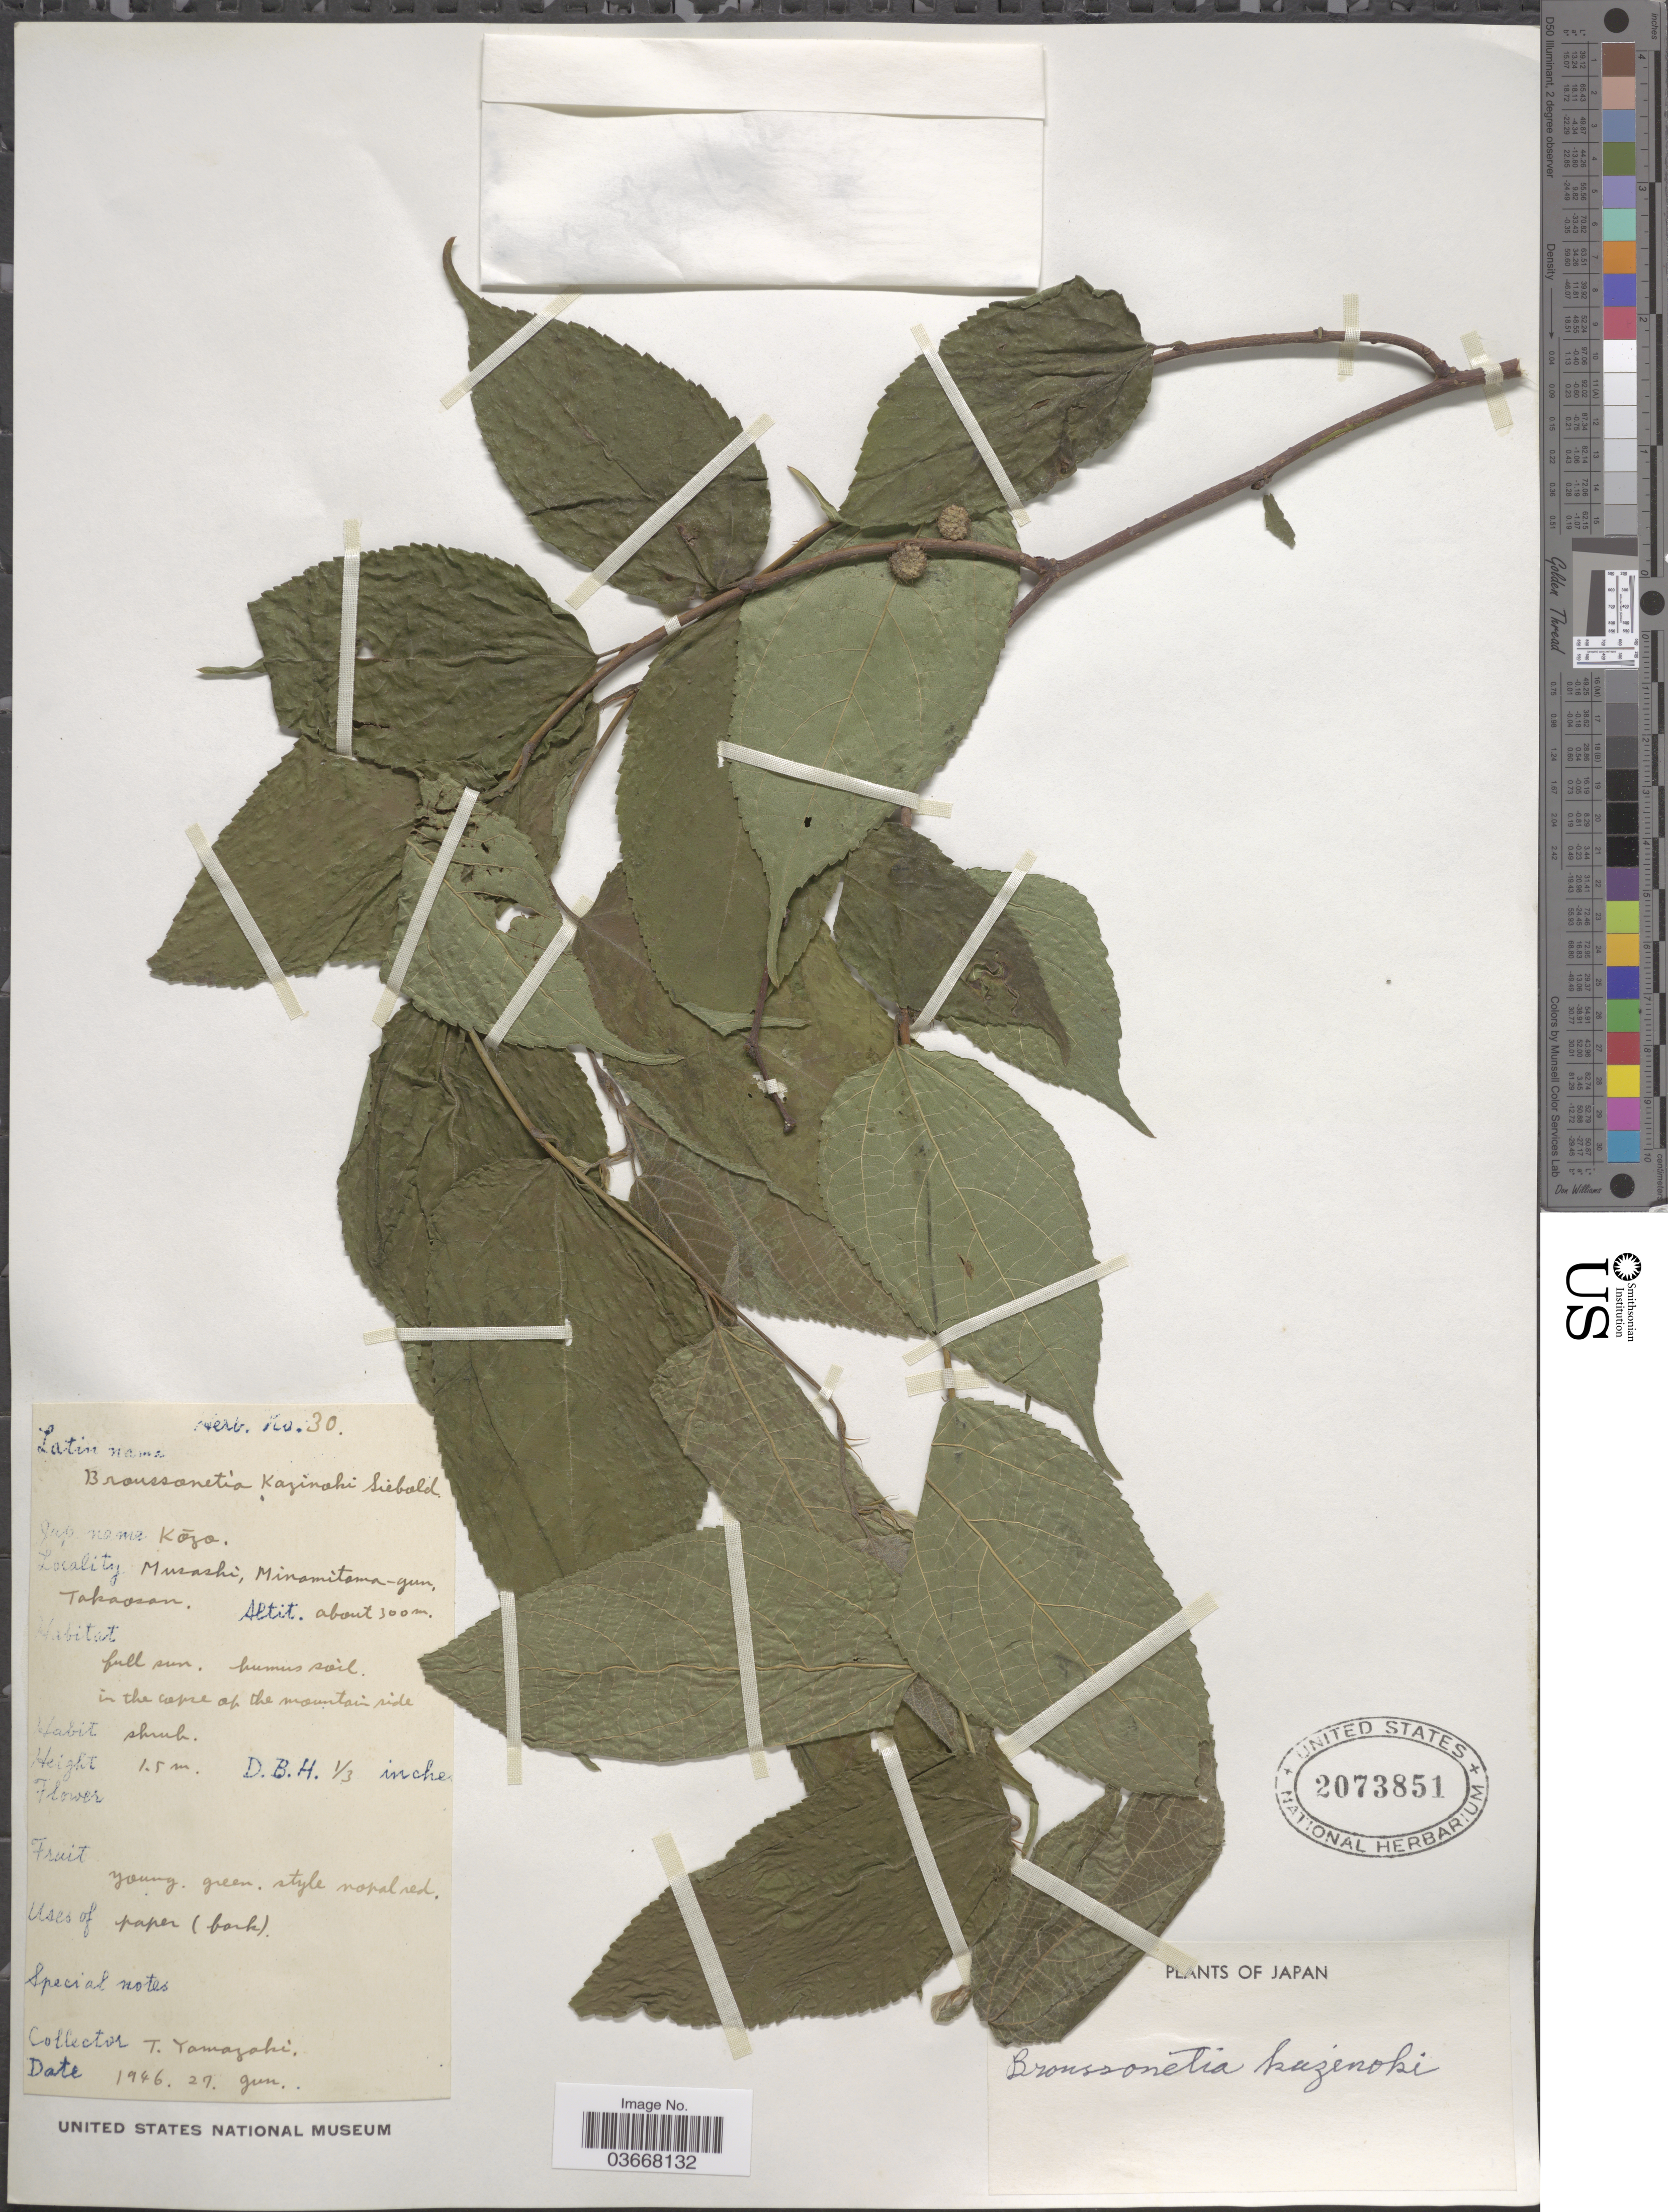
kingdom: Plantae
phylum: Tracheophyta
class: Magnoliopsida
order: Rosales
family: Moraceae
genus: Broussonetia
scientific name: Broussonetia kazinoki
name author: Siebold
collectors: T. Yamazaki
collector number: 30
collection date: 1946-06-27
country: Japan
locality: Musashi, Minamitama-gun. Takaosan.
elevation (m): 300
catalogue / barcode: US 2073851